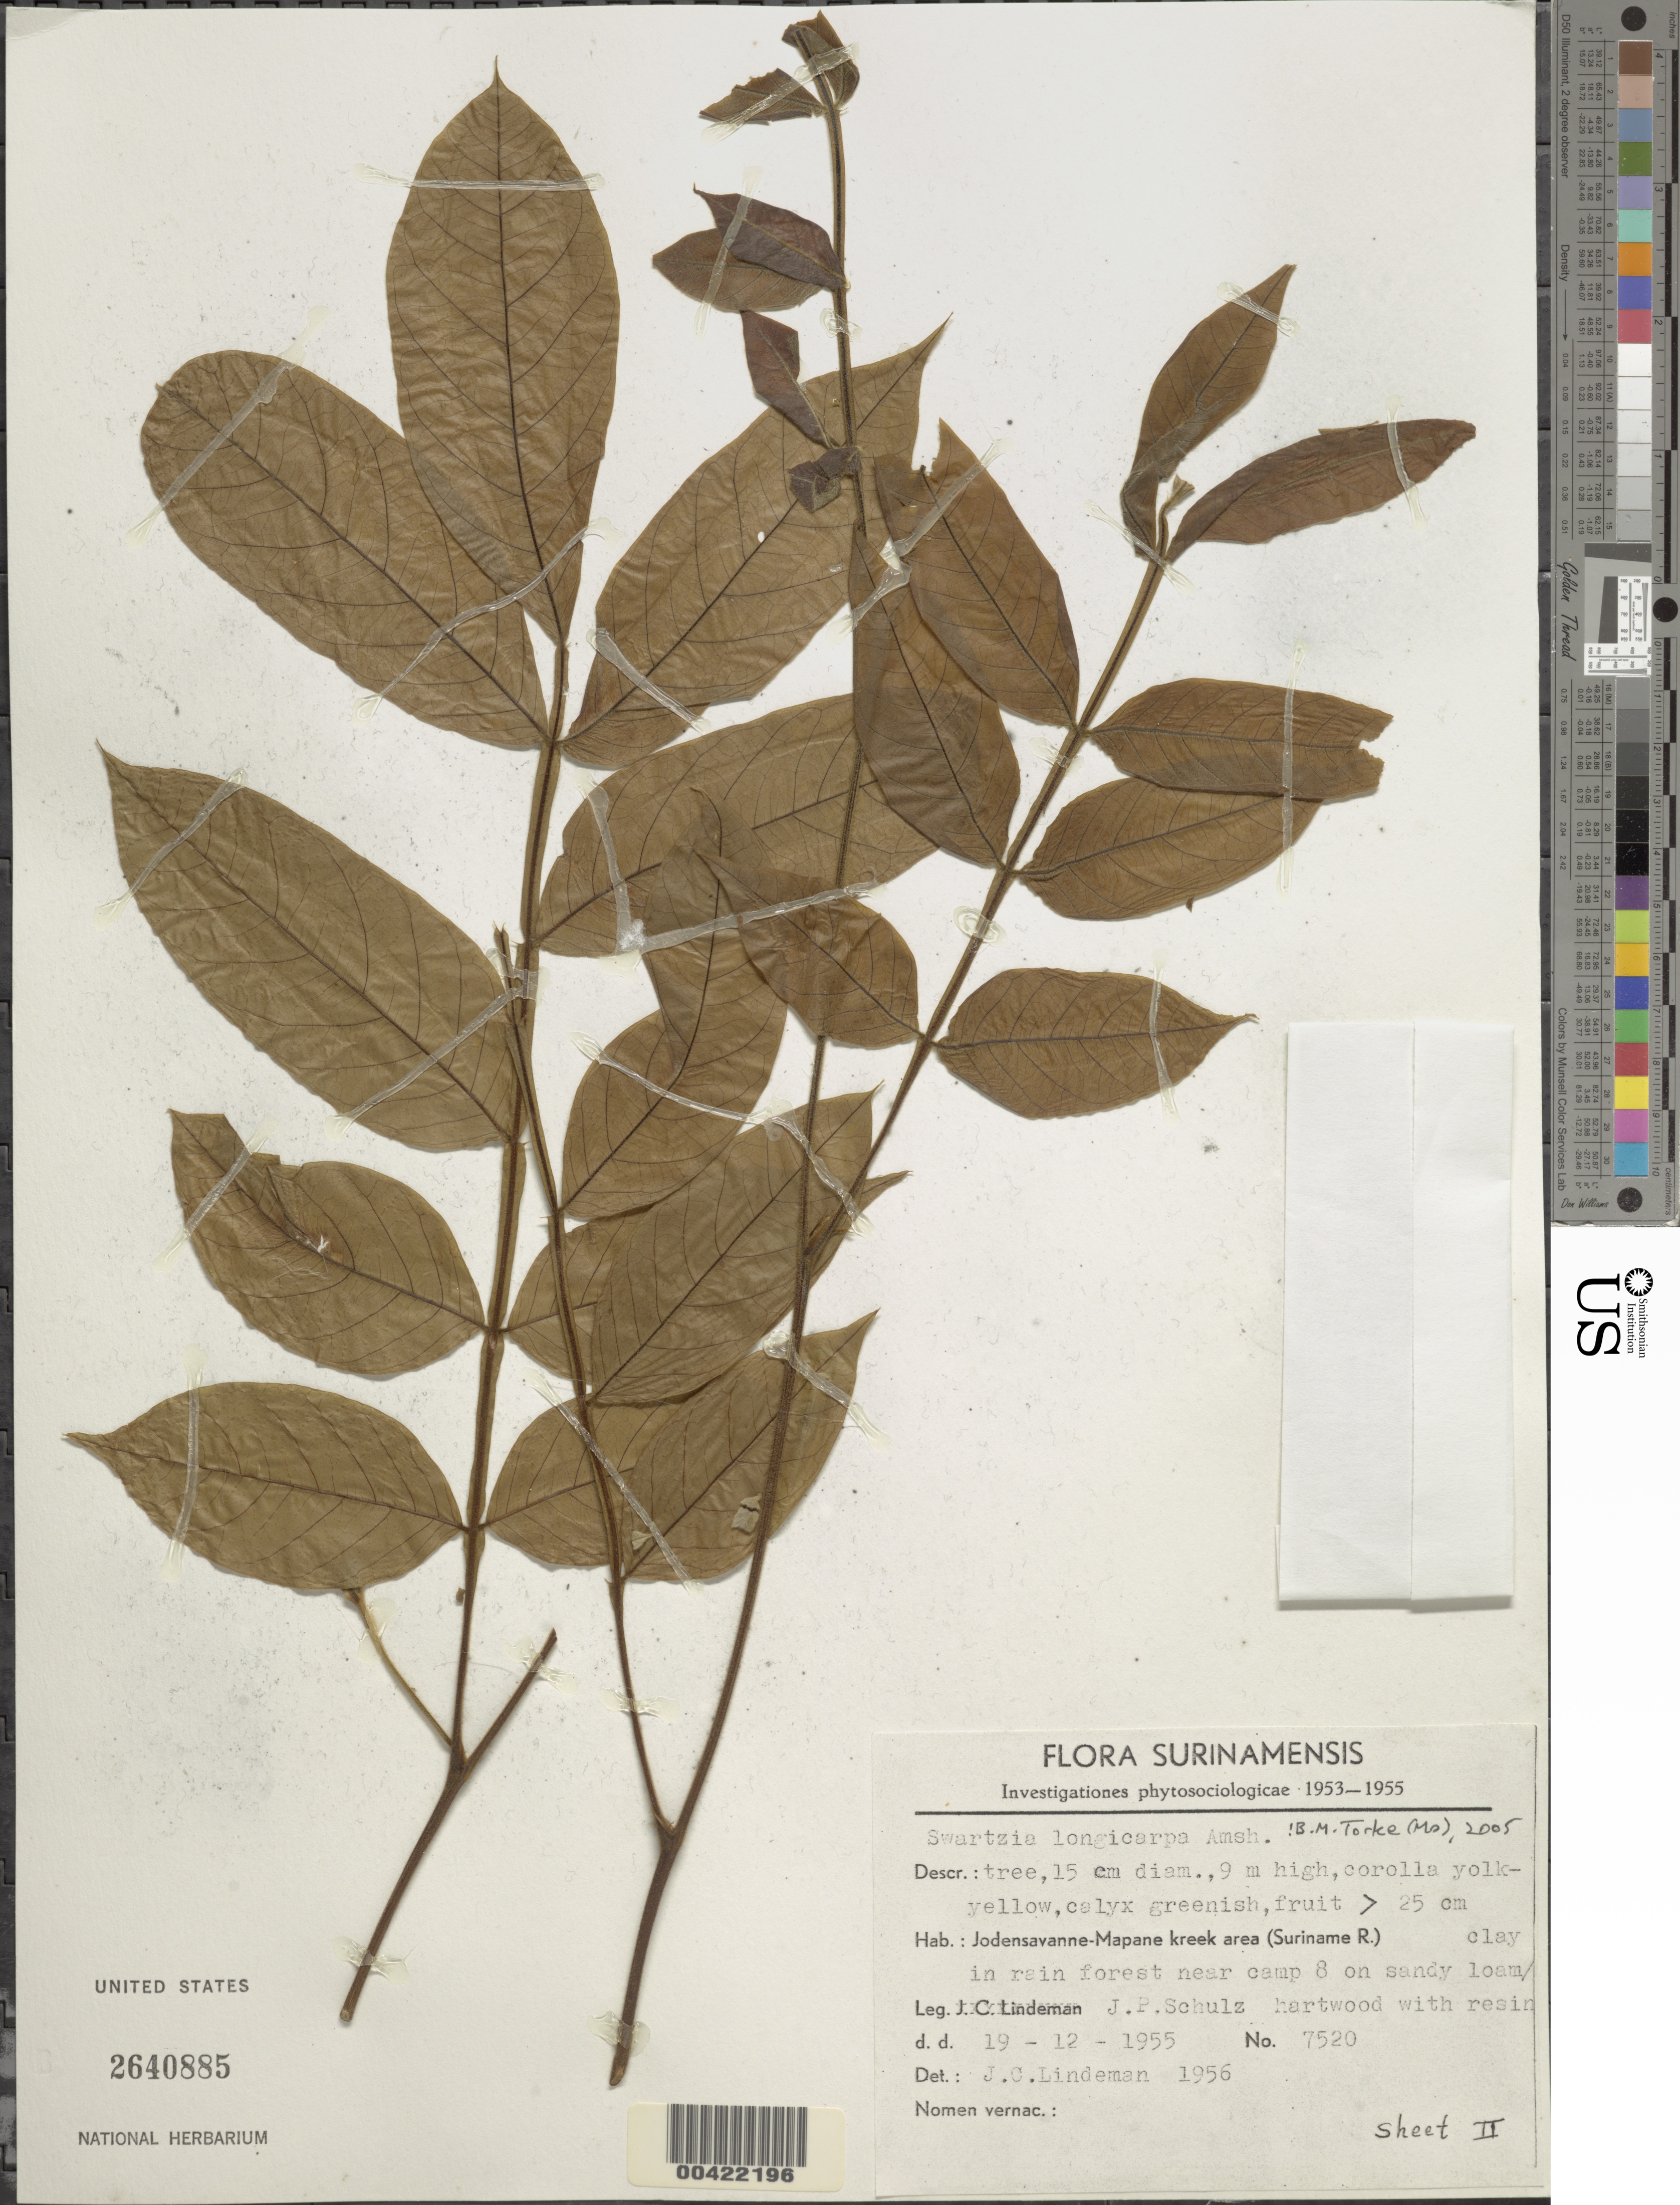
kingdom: Plantae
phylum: Tracheophyta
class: Magnoliopsida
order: Fabales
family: Fabaceae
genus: Swartzia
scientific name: Swartzia longicarpa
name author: Amshoff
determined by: Cowan, R. S.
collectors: J. P. Schulz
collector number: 7520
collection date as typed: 19 Dec 1955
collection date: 1955-12-19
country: Suriname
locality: Jodensavanne - mapane kreek area (suriname river), near camp 8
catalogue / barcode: US 2640885